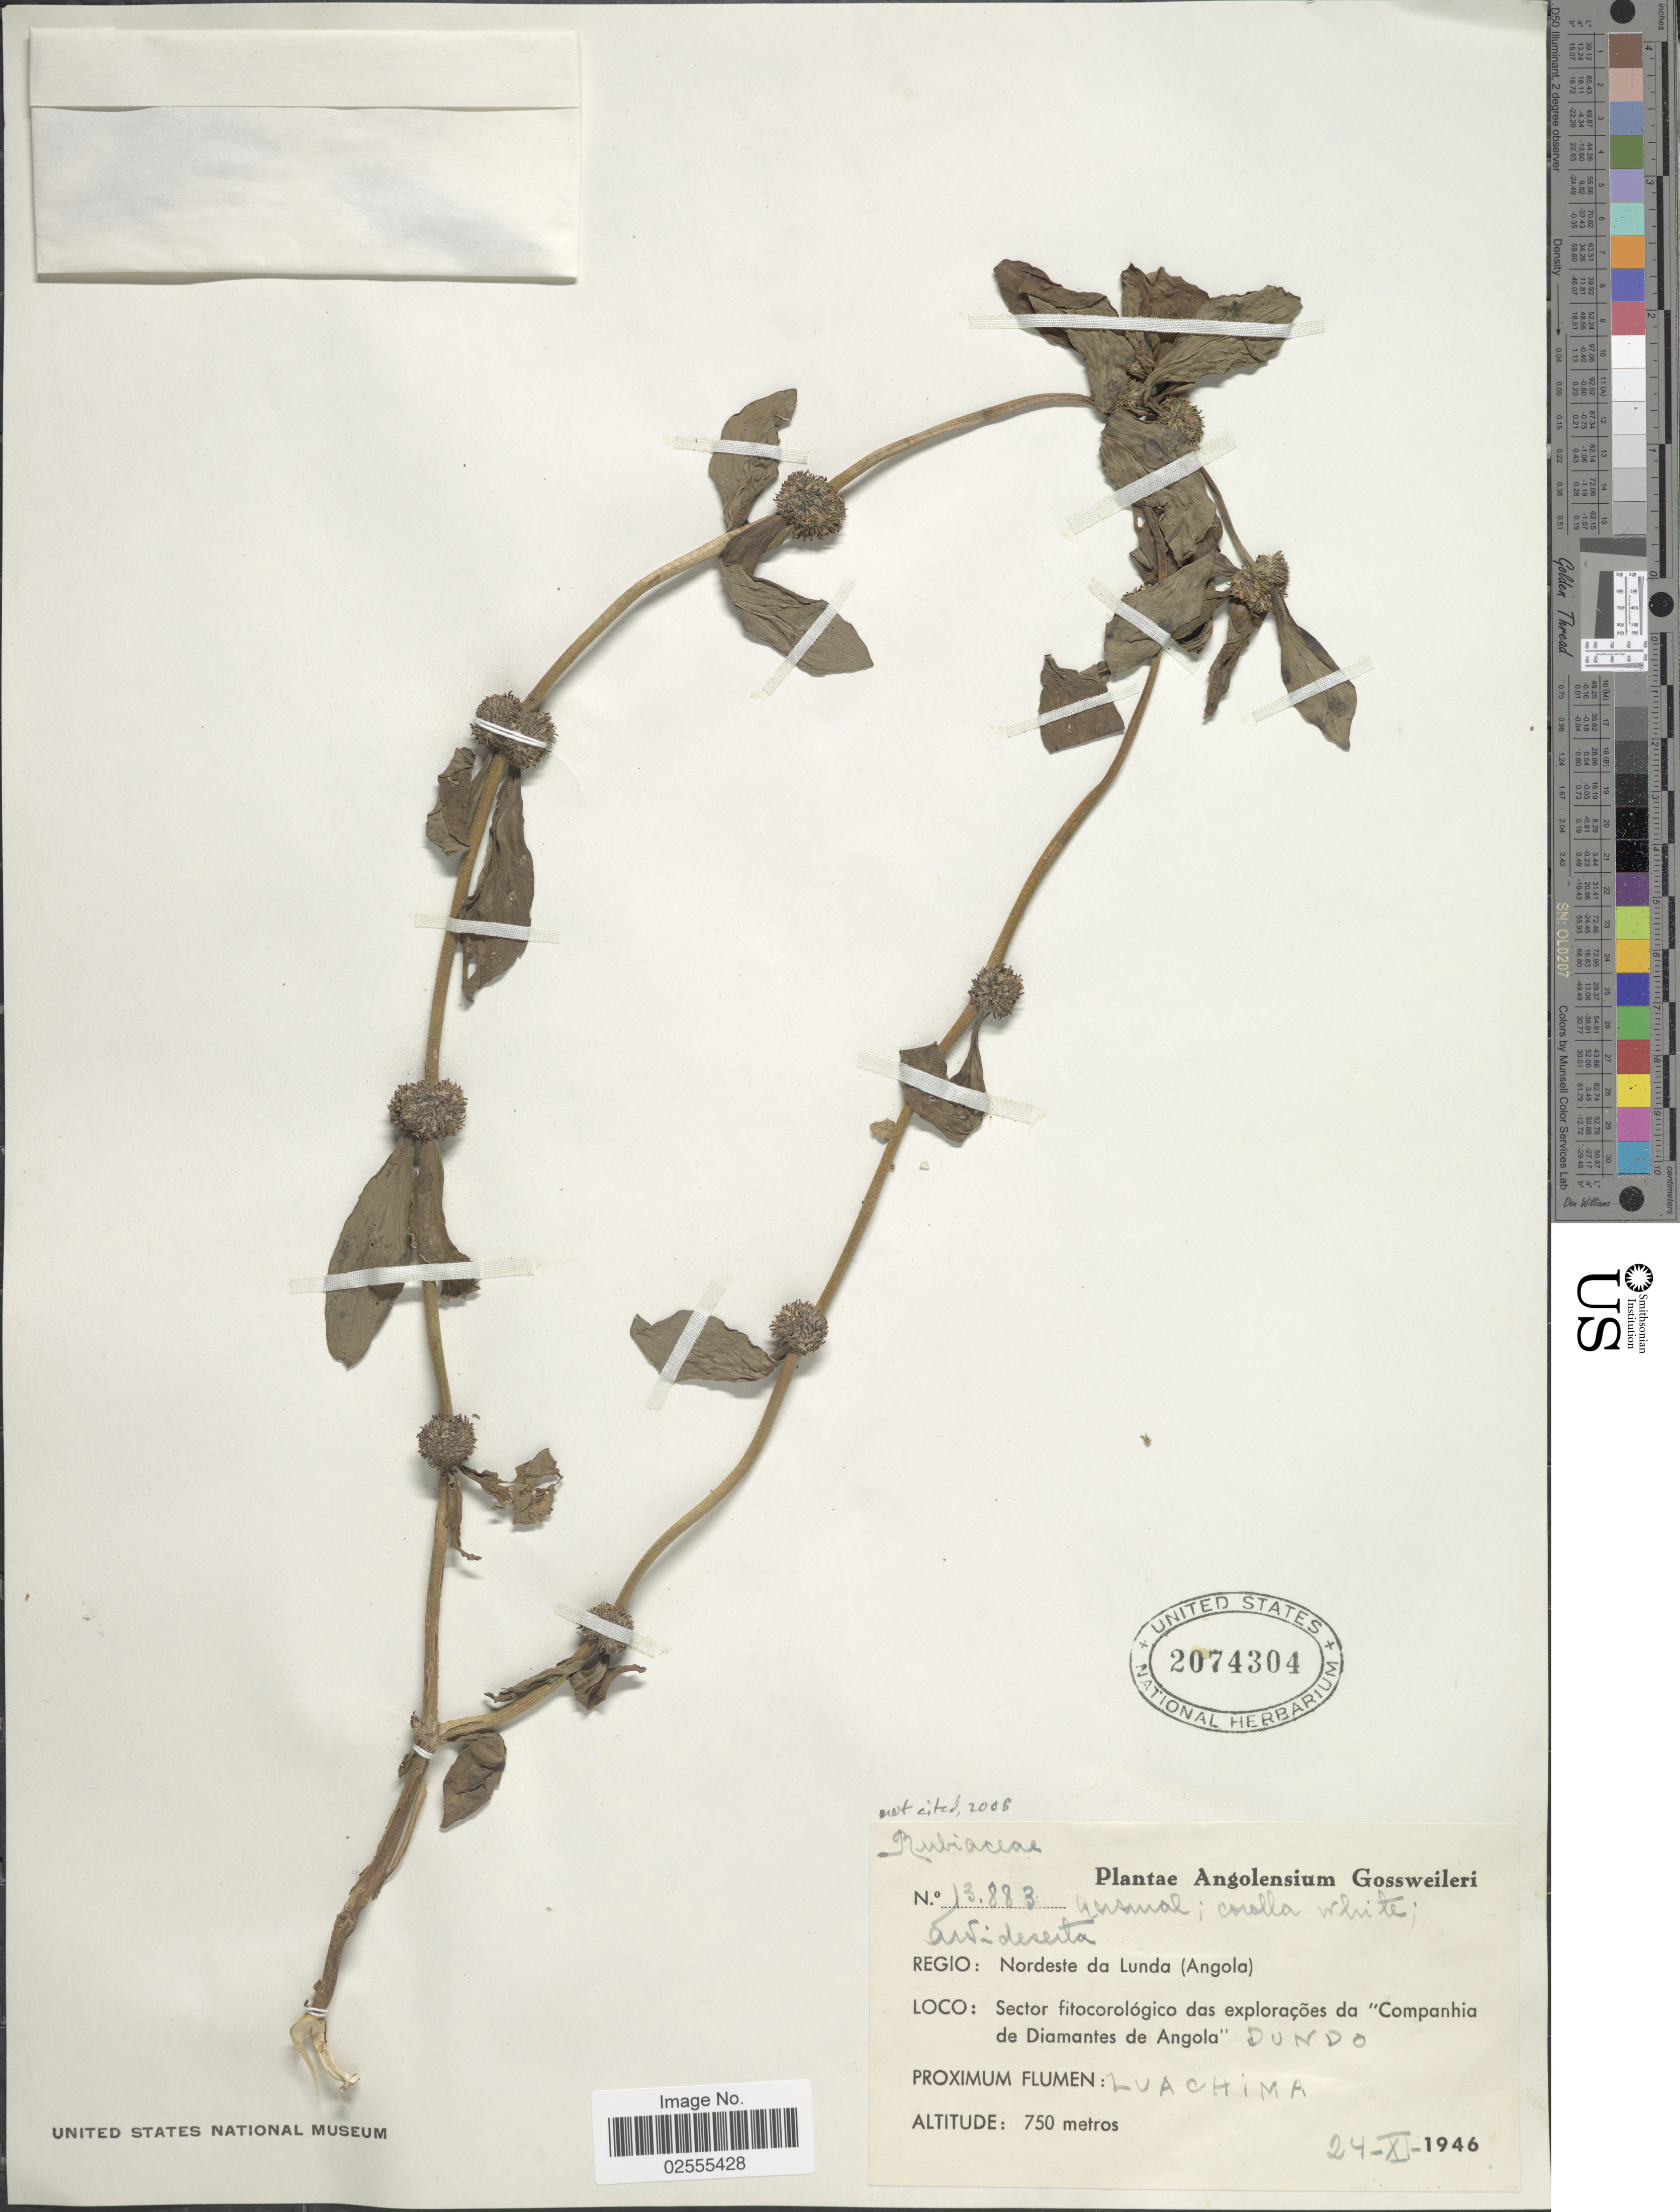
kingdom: Plantae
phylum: Tracheophyta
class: Magnoliopsida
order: Gentianales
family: Rubiaceae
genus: Mitracarpus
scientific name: Mitracarpus villosus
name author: (Sw.) DC.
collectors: -. Gossweiler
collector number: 13883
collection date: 1946-11-24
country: Angola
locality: Nordeste da Lunda (Angola) Sector fitocorologico das exploracoes da "Companhia de Diamantes de Angola"Dundo. Proximum Flumen Luachima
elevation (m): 750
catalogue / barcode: US 2074304